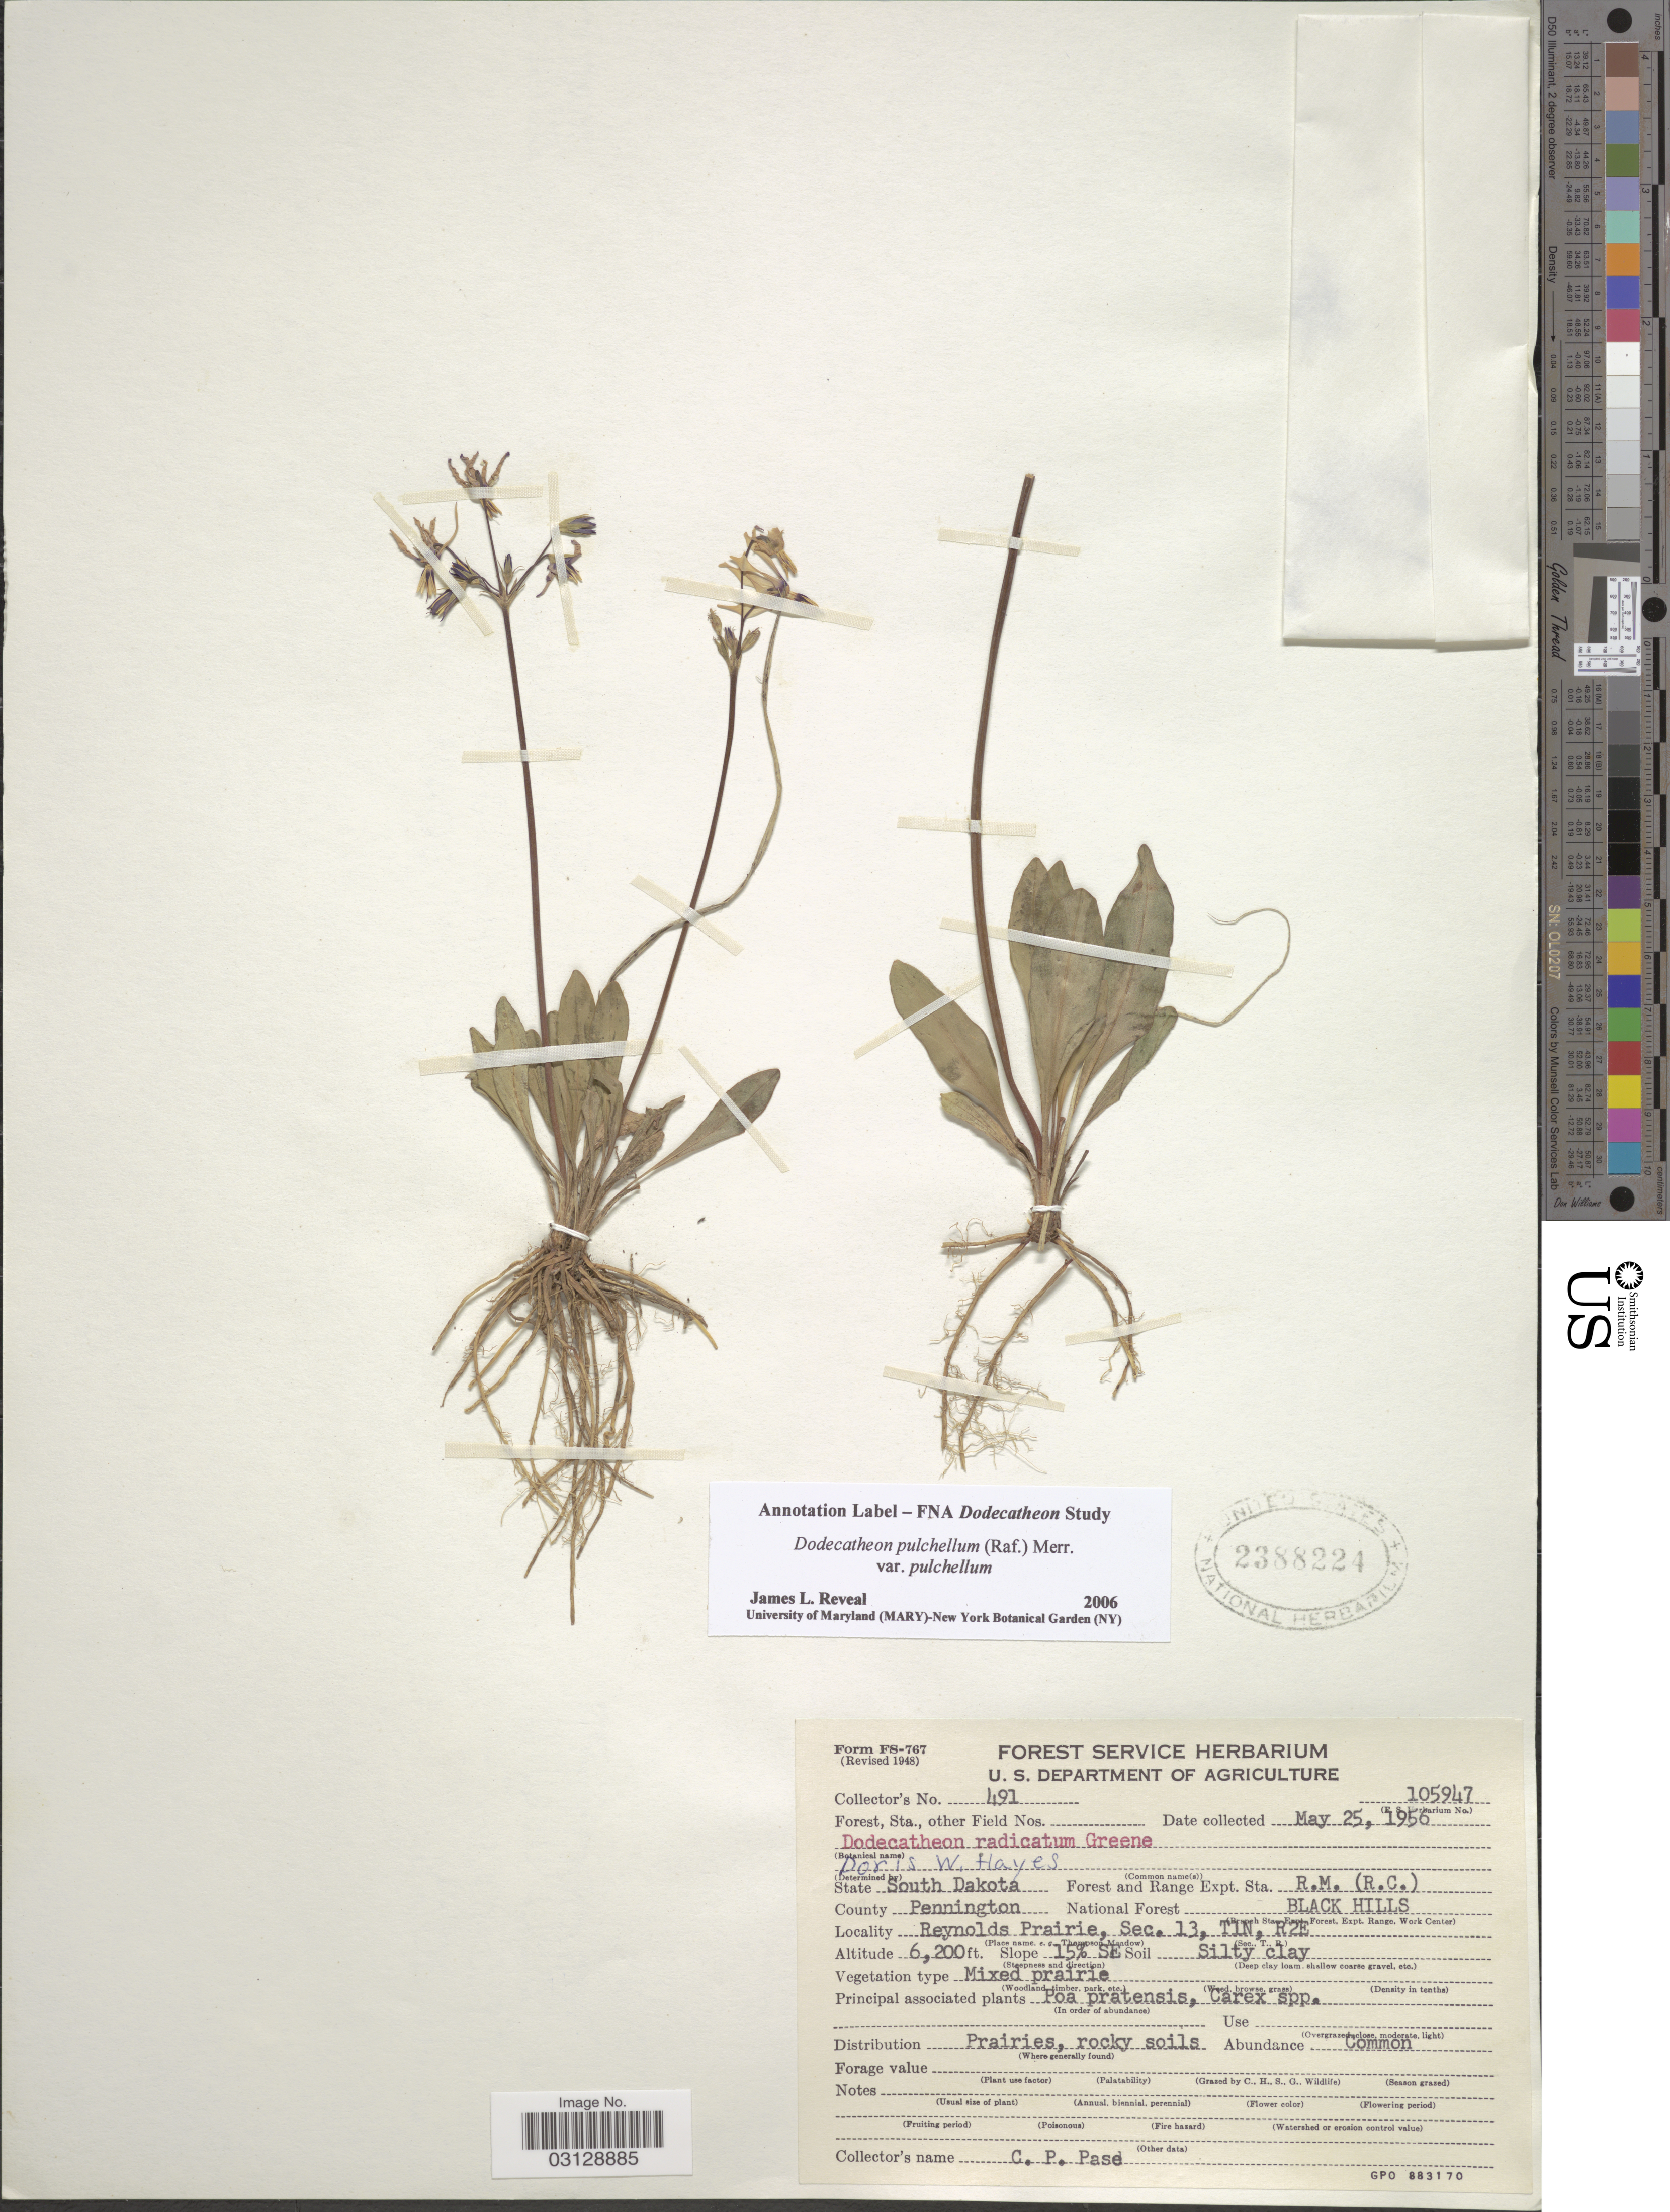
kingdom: Plantae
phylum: Tracheophyta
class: Magnoliopsida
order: Ericales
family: Primulaceae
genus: Dodecatheon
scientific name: Dodecatheon pulchellum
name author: (Raf.) Merr.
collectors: C. P. Pase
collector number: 491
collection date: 1956-05-25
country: United States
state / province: South Dakota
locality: Forest and Range Expt. Sta. R.M. (R.C.). County Pennington. National Forest Black Hills. Reynolds Prairie, Sec. 13, T1N, R2E.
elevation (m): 1890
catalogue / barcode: US 2388224